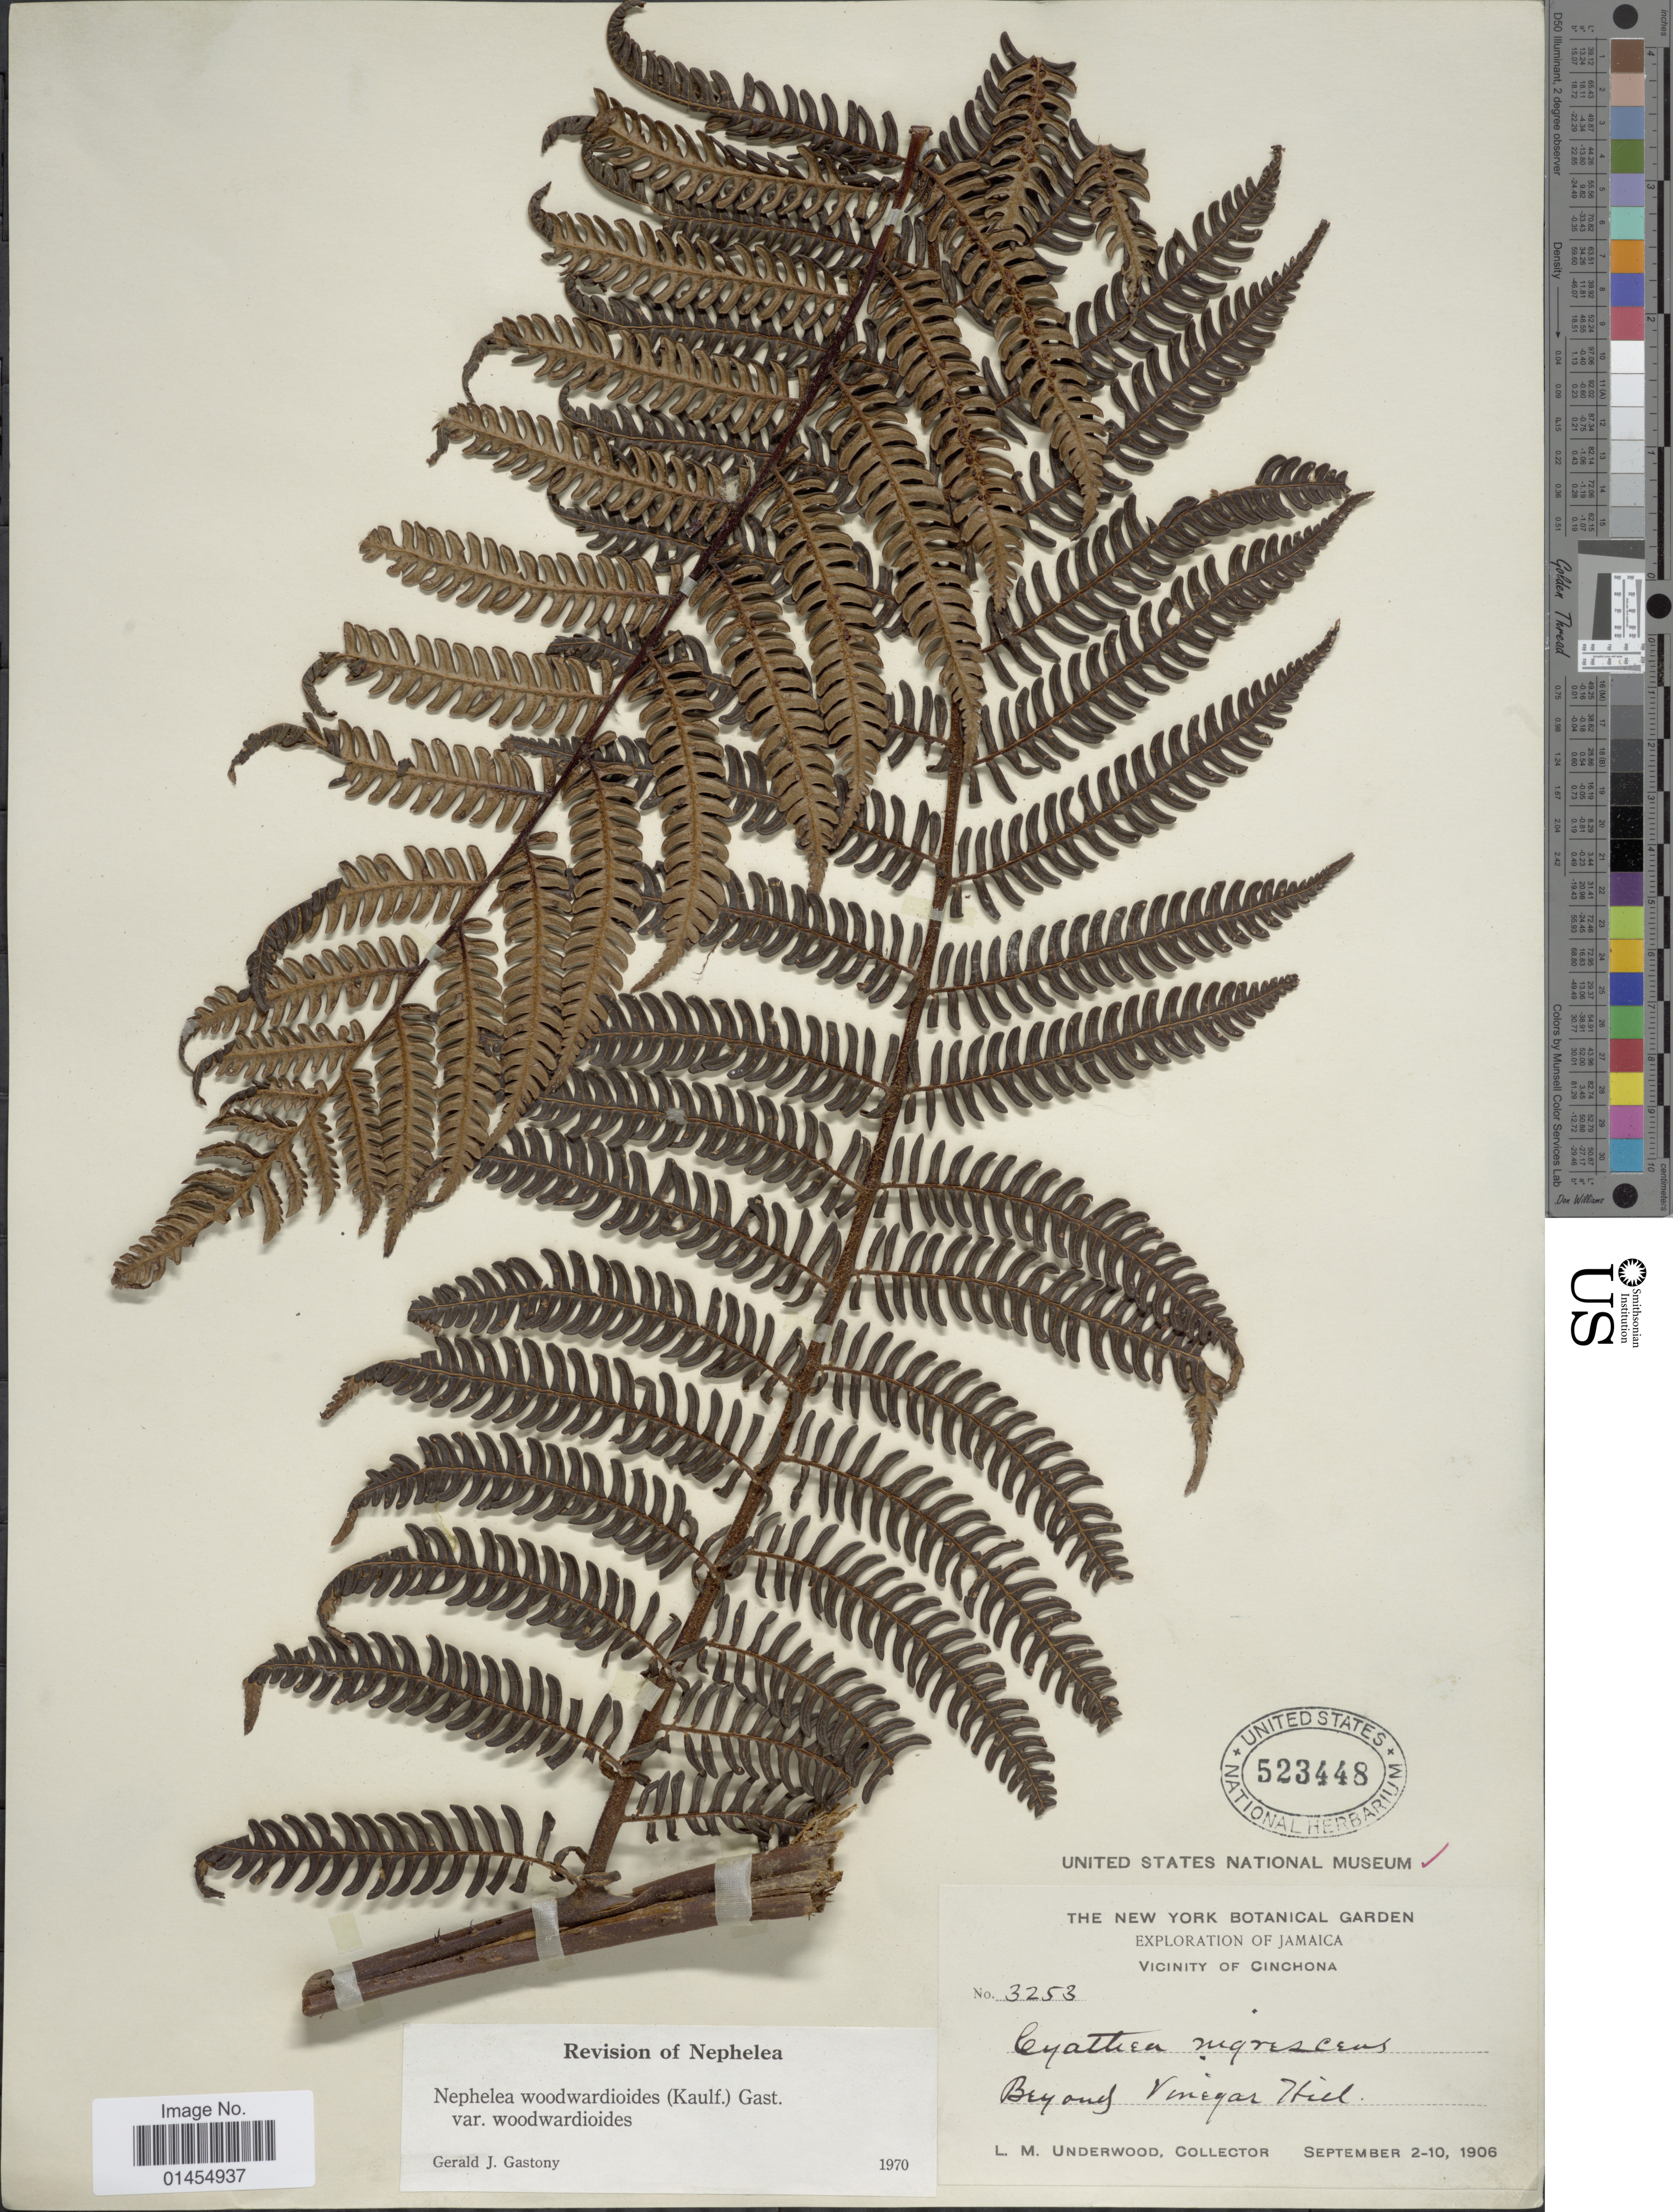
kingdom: Plantae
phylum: Tracheophyta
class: Polypodiopsida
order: Cyatheales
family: Cyatheaceae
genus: Alsophila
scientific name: Alsophila woodwardioides var. woodwardioides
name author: (Kaulf.) D.S. Conant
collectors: L. M. Underwood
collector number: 3253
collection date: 1906-09-02/1906-09-10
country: Jamaica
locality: Vicinity of Cinchona. Beyond Vinegar Hill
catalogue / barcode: US 523448